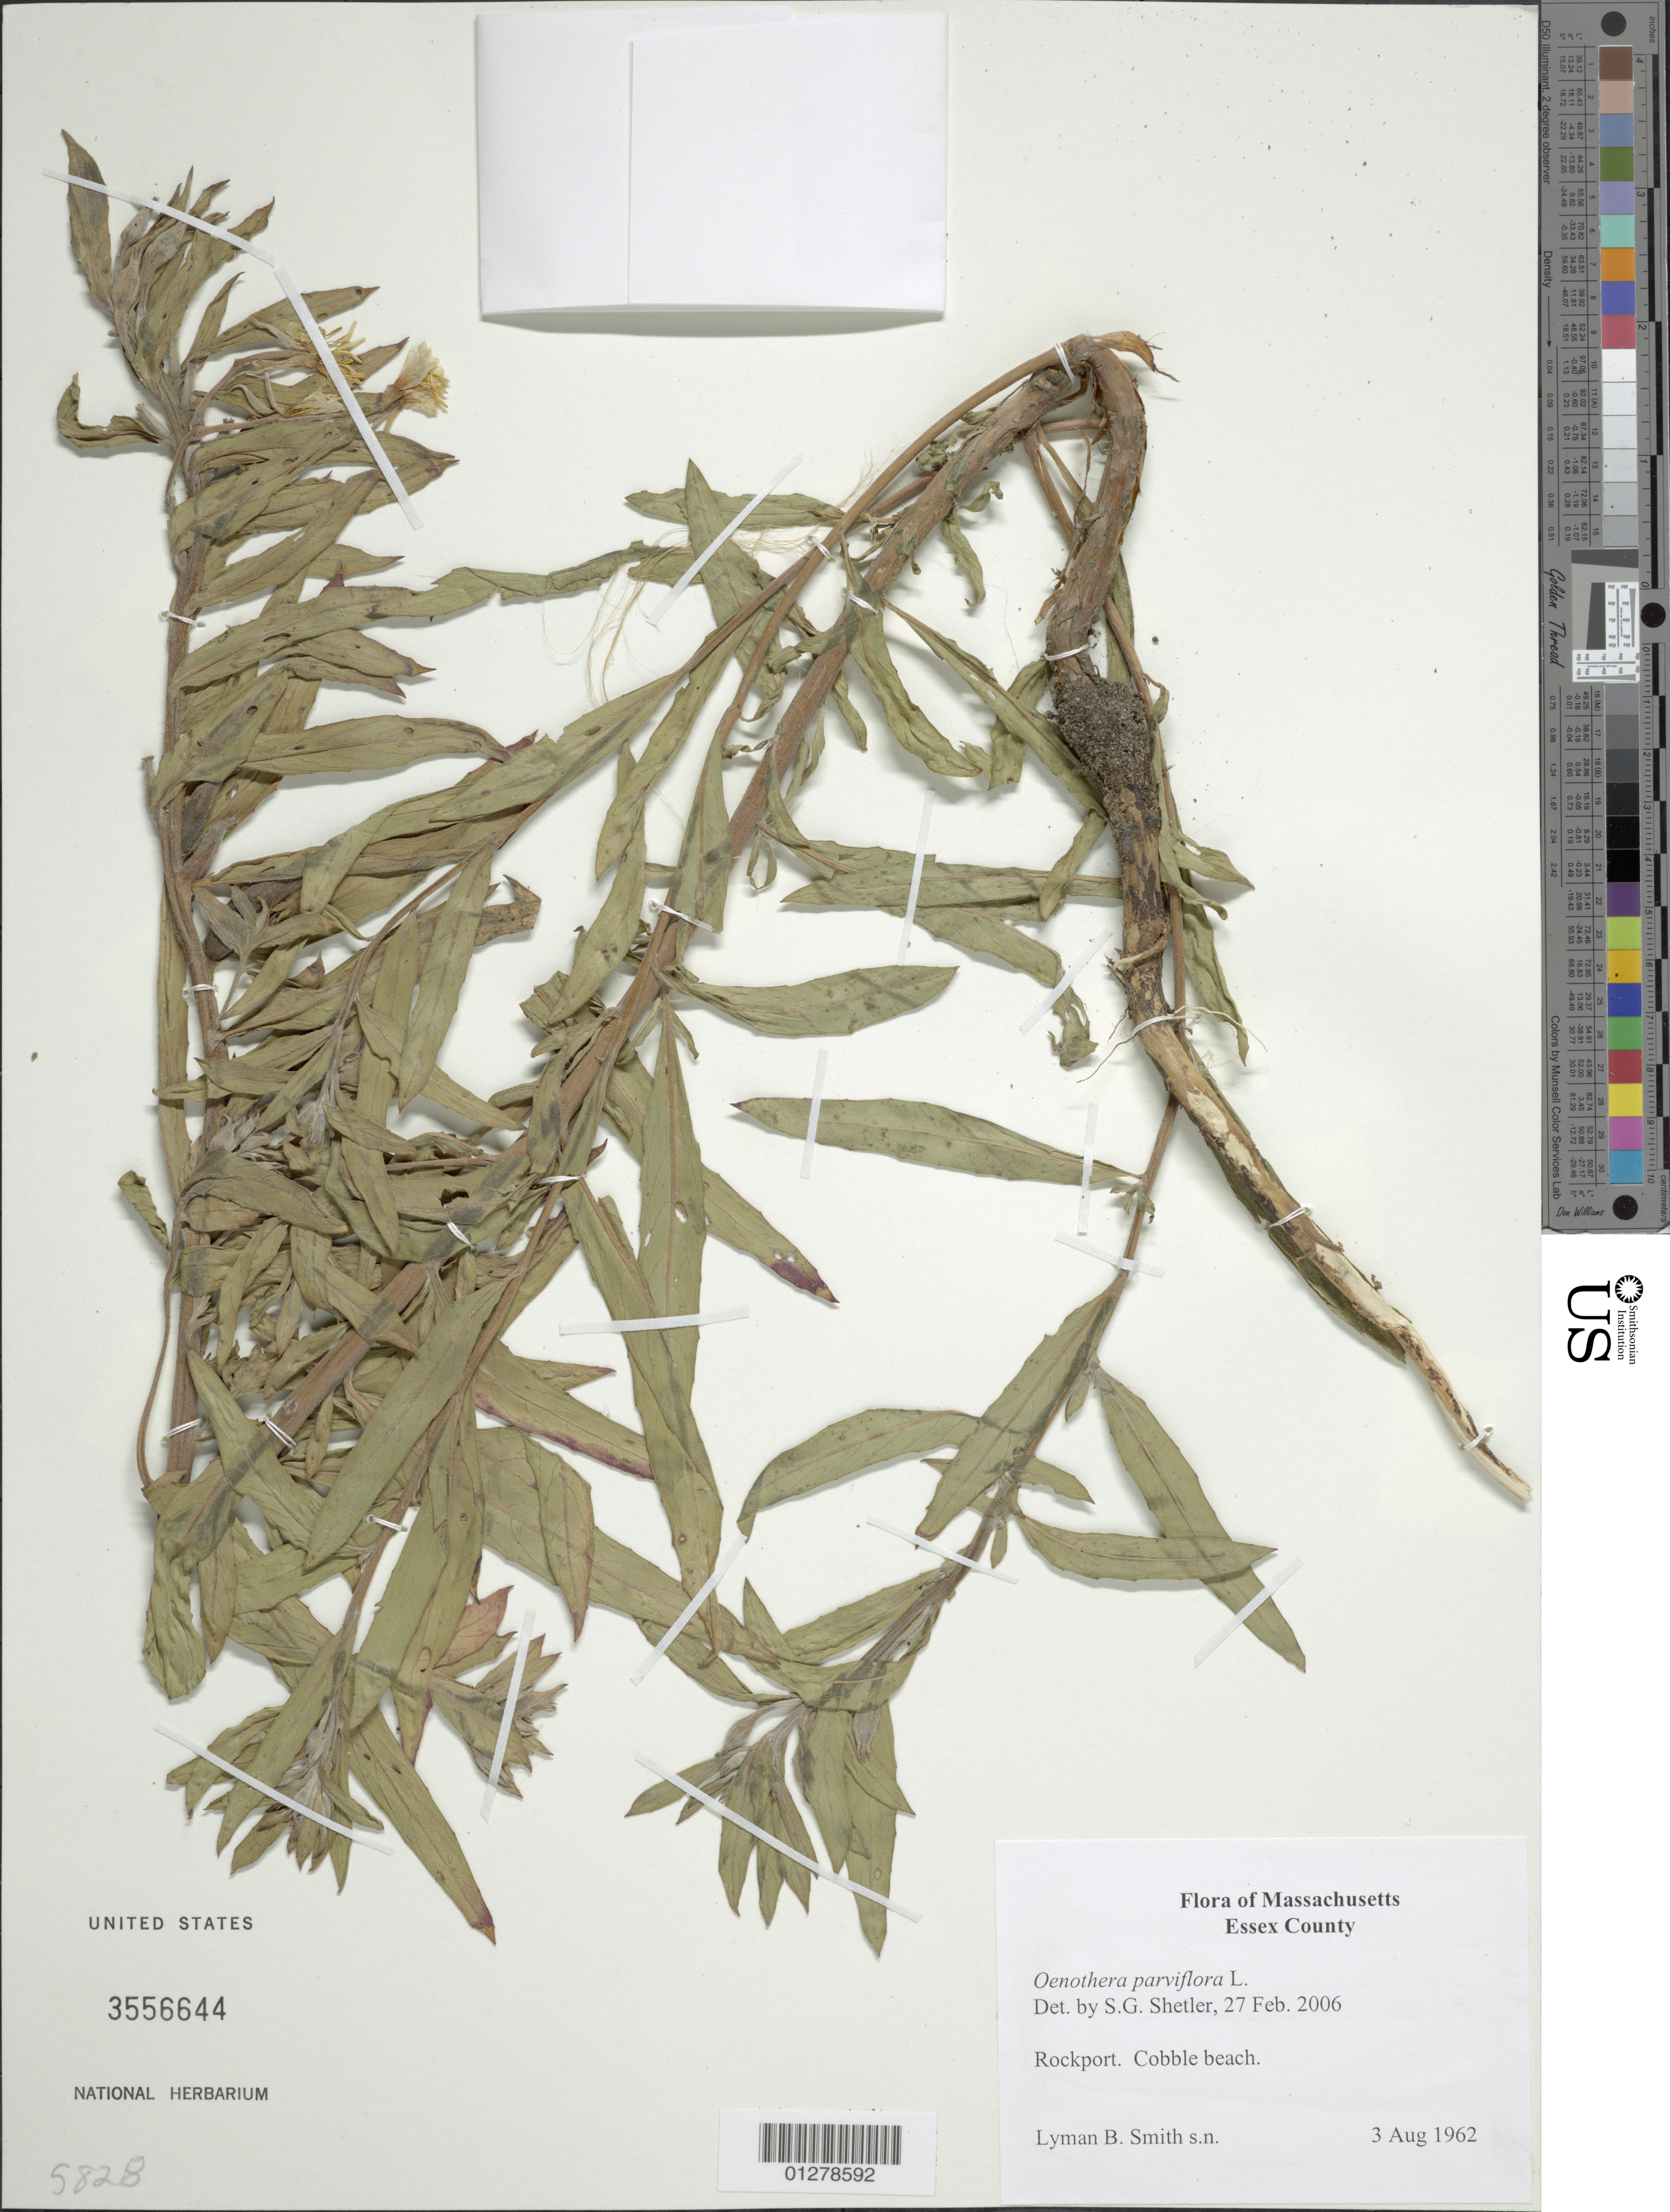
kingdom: Plantae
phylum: Tracheophyta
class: Magnoliopsida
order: Myrtales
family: Onagraceae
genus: Oenothera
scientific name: Oenothera parviflora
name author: L.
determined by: Munz, Philip A.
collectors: L. Smith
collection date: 1962-08-03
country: United States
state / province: Massachusetts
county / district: Essex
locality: Rockport. Cobble beach.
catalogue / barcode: US 3556644